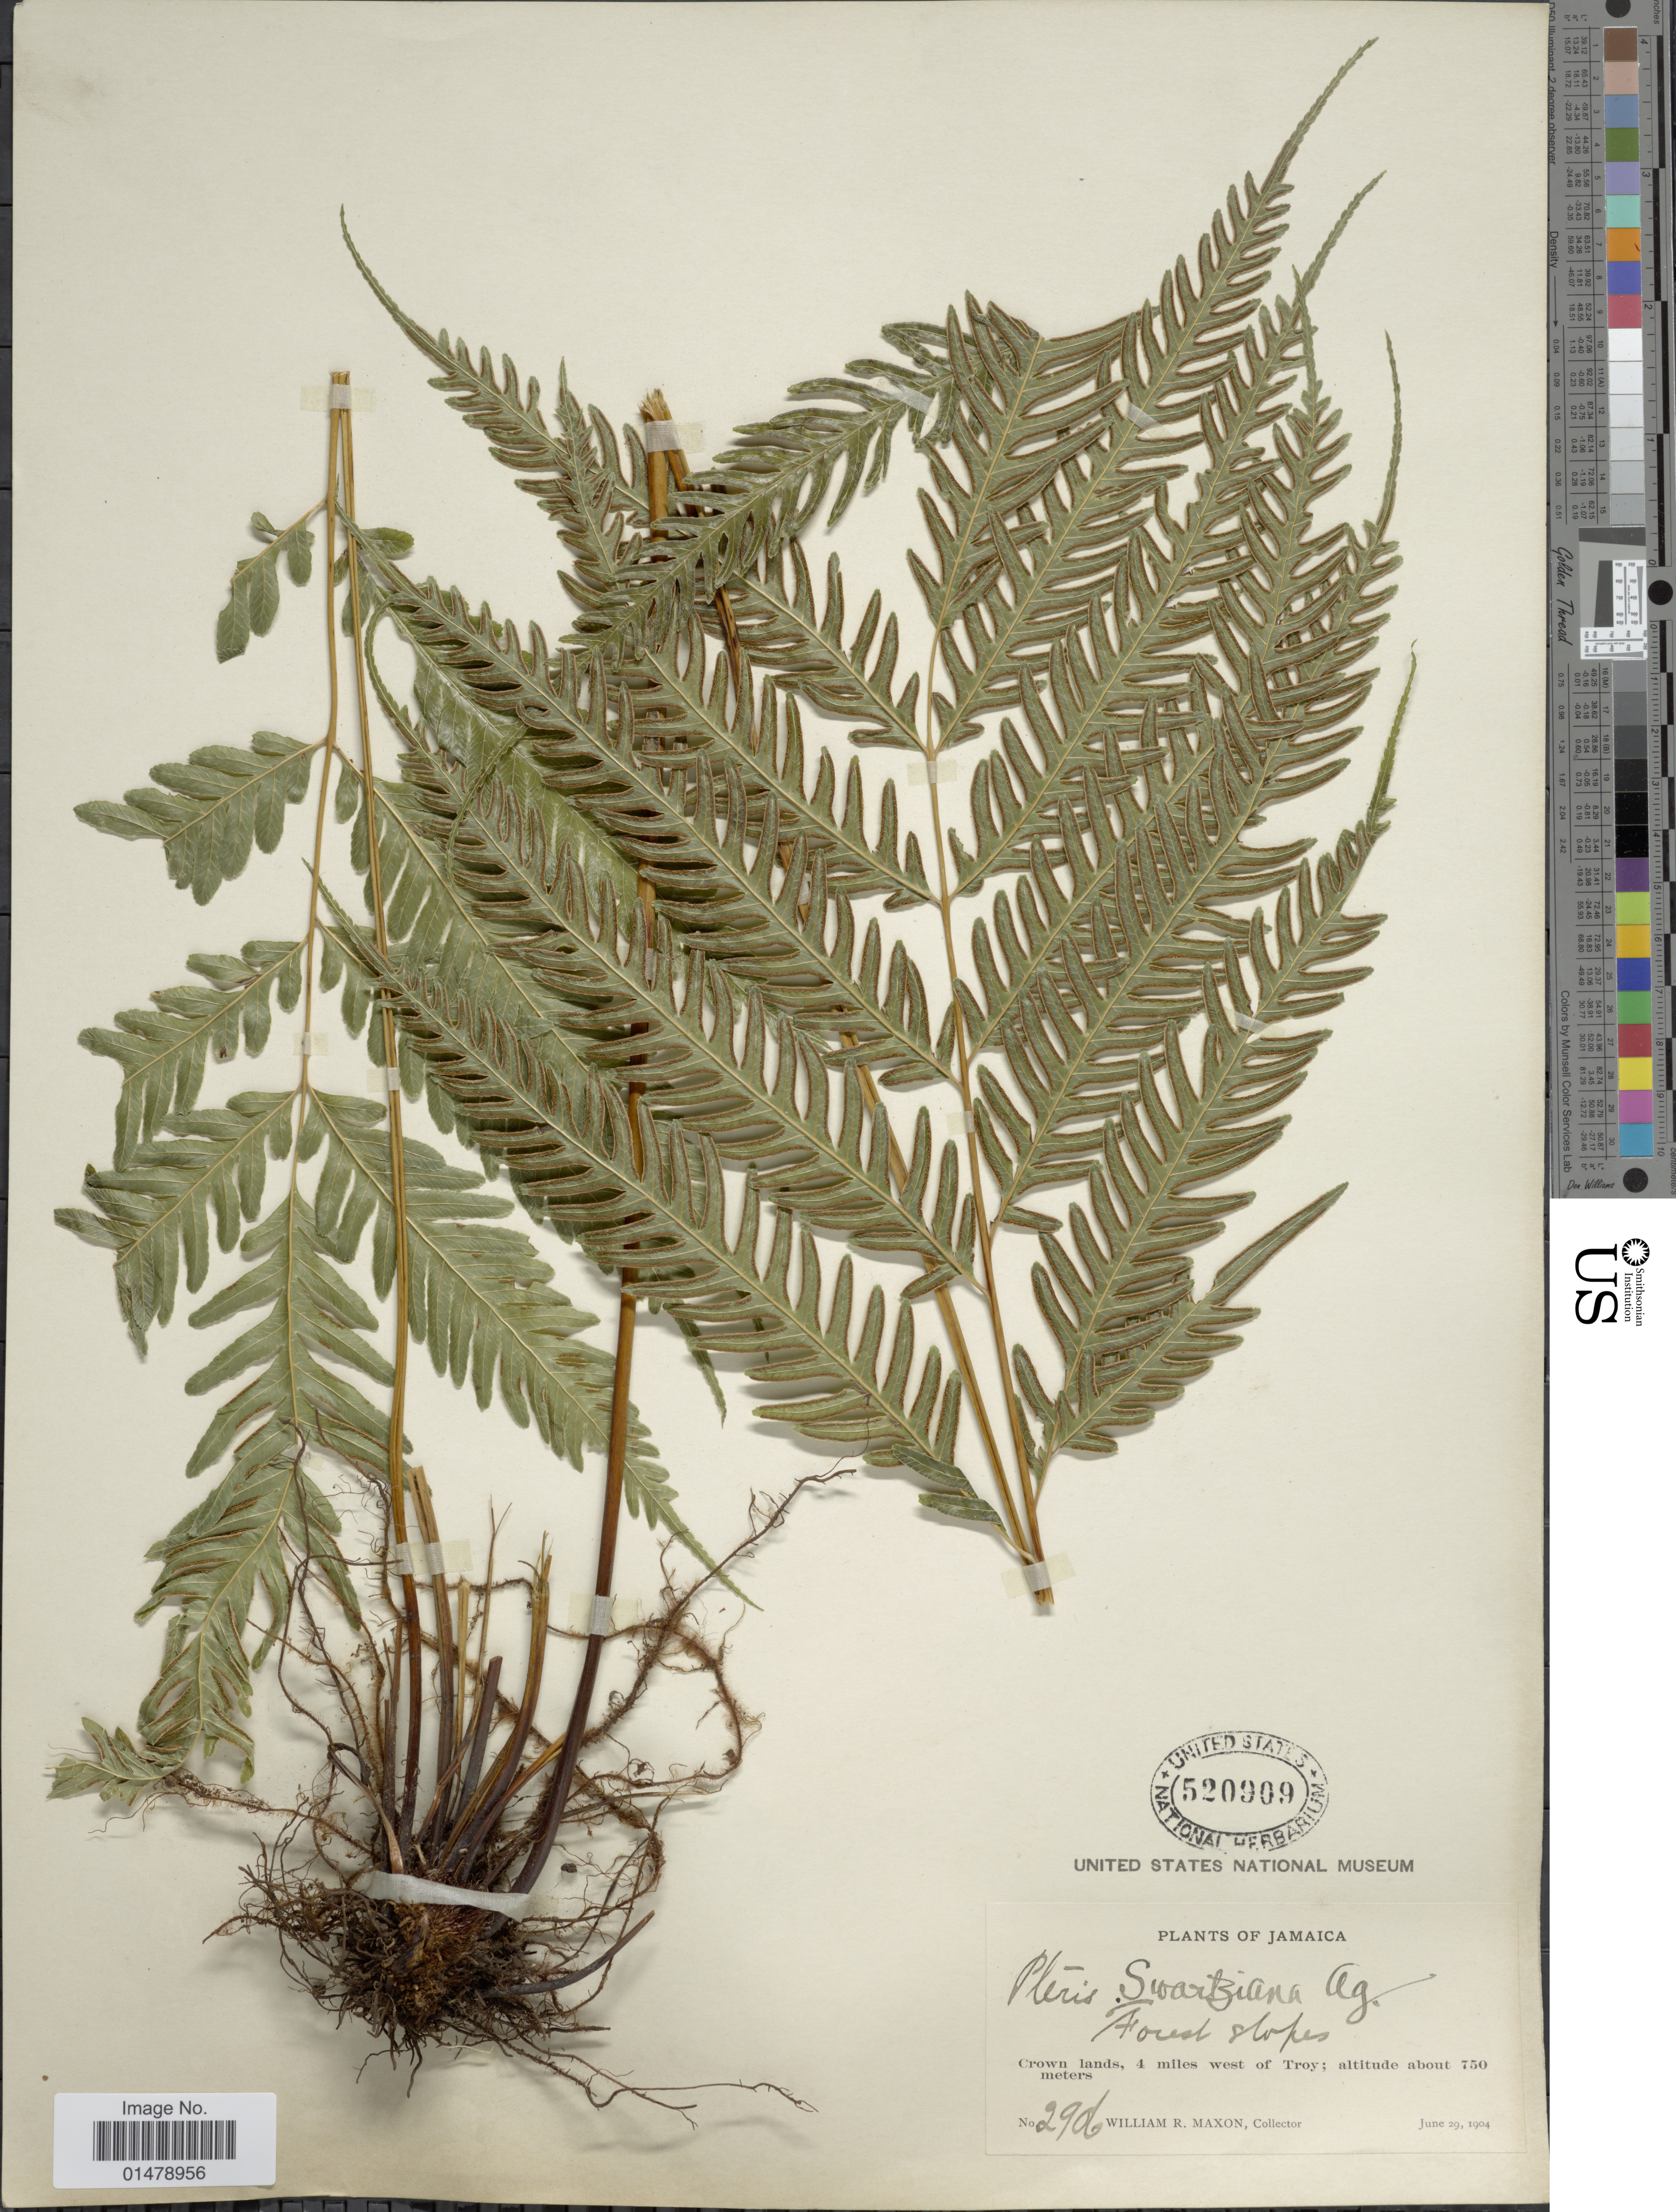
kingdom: Plantae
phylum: Tracheophyta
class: Polypodiopsida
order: Polypodiales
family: Pteridaceae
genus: Pteris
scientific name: Pteris swartziana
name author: J. Agardh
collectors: W. R. Maxon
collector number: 2906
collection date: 1904-06-29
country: Jamaica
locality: Crown lands, 4 miles west of Troy.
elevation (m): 750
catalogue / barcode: US 520909